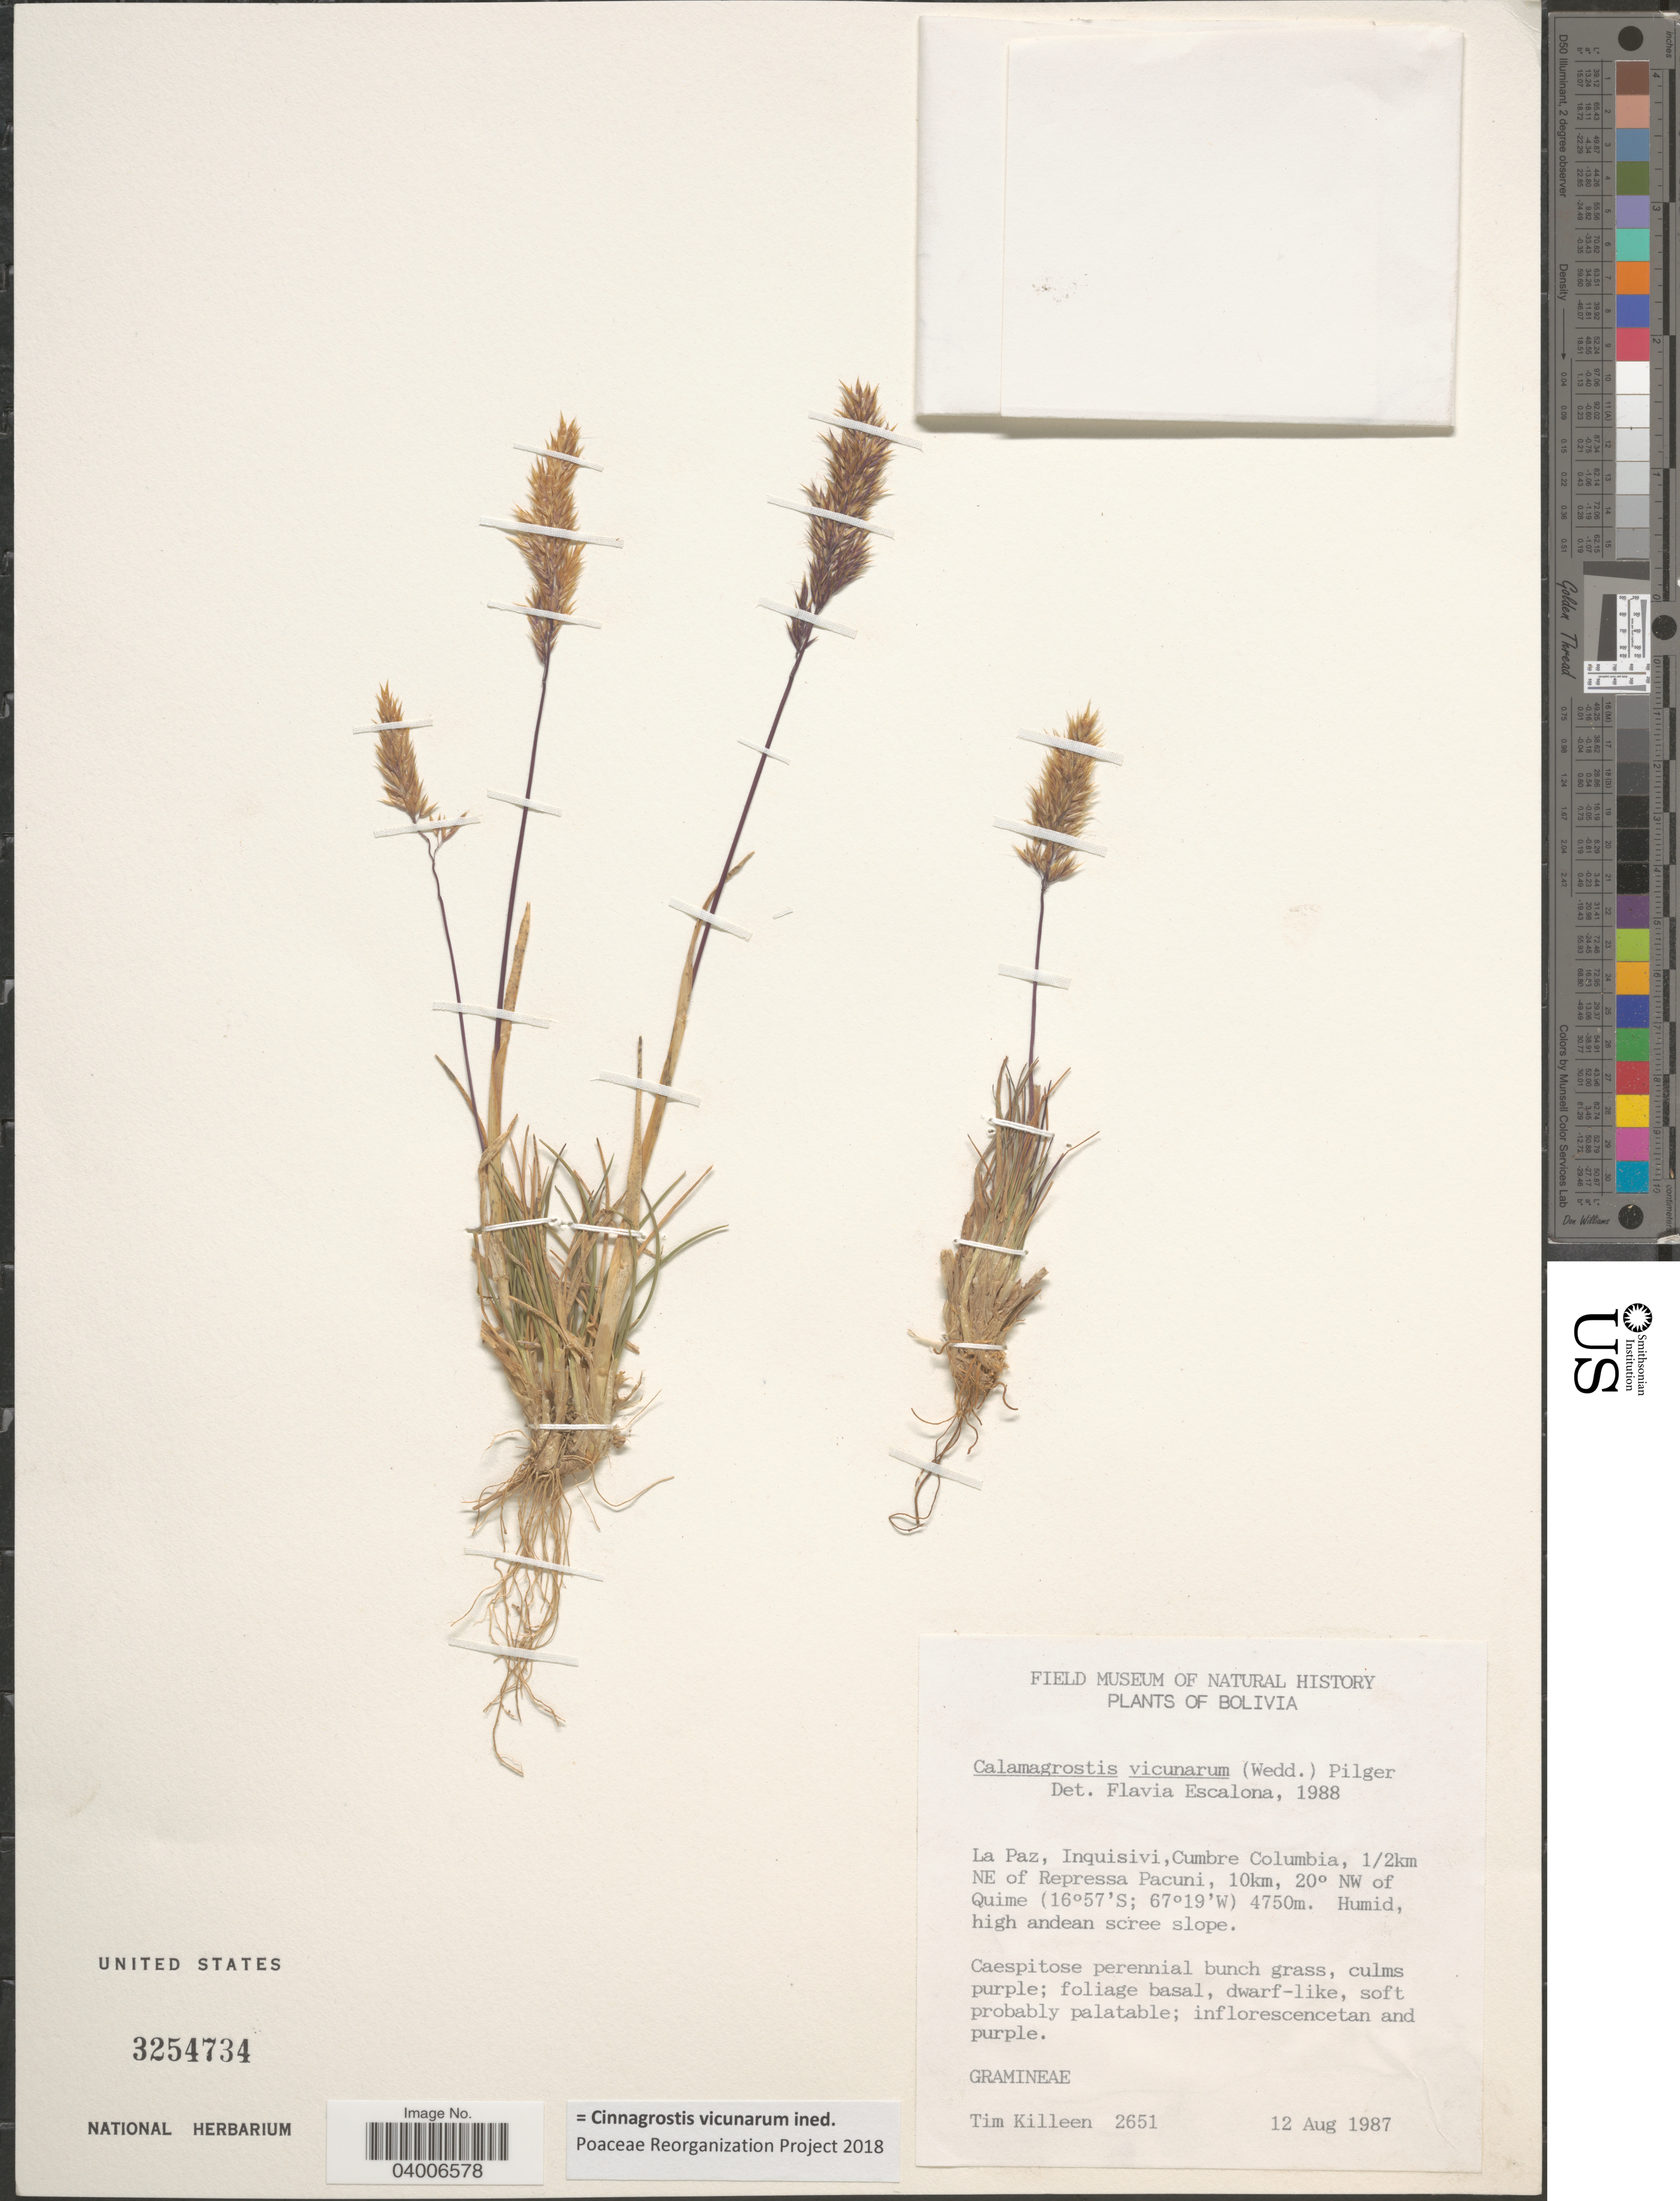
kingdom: Plantae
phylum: Tracheophyta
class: Liliopsida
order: Poales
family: Poaceae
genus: Cinnagrostis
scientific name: Cinnagrostis vicunarum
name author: (Wedd.) P.M. Peterson et al.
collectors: T. J. Killeen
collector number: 2651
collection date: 1987-08-12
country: Bolivia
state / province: La Paz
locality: Inquisivi ,Cumbre Columbia, ½km NE of Repressa Pacuni, 10km, 20º NW of Quime.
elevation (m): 4750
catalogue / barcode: US 3254734